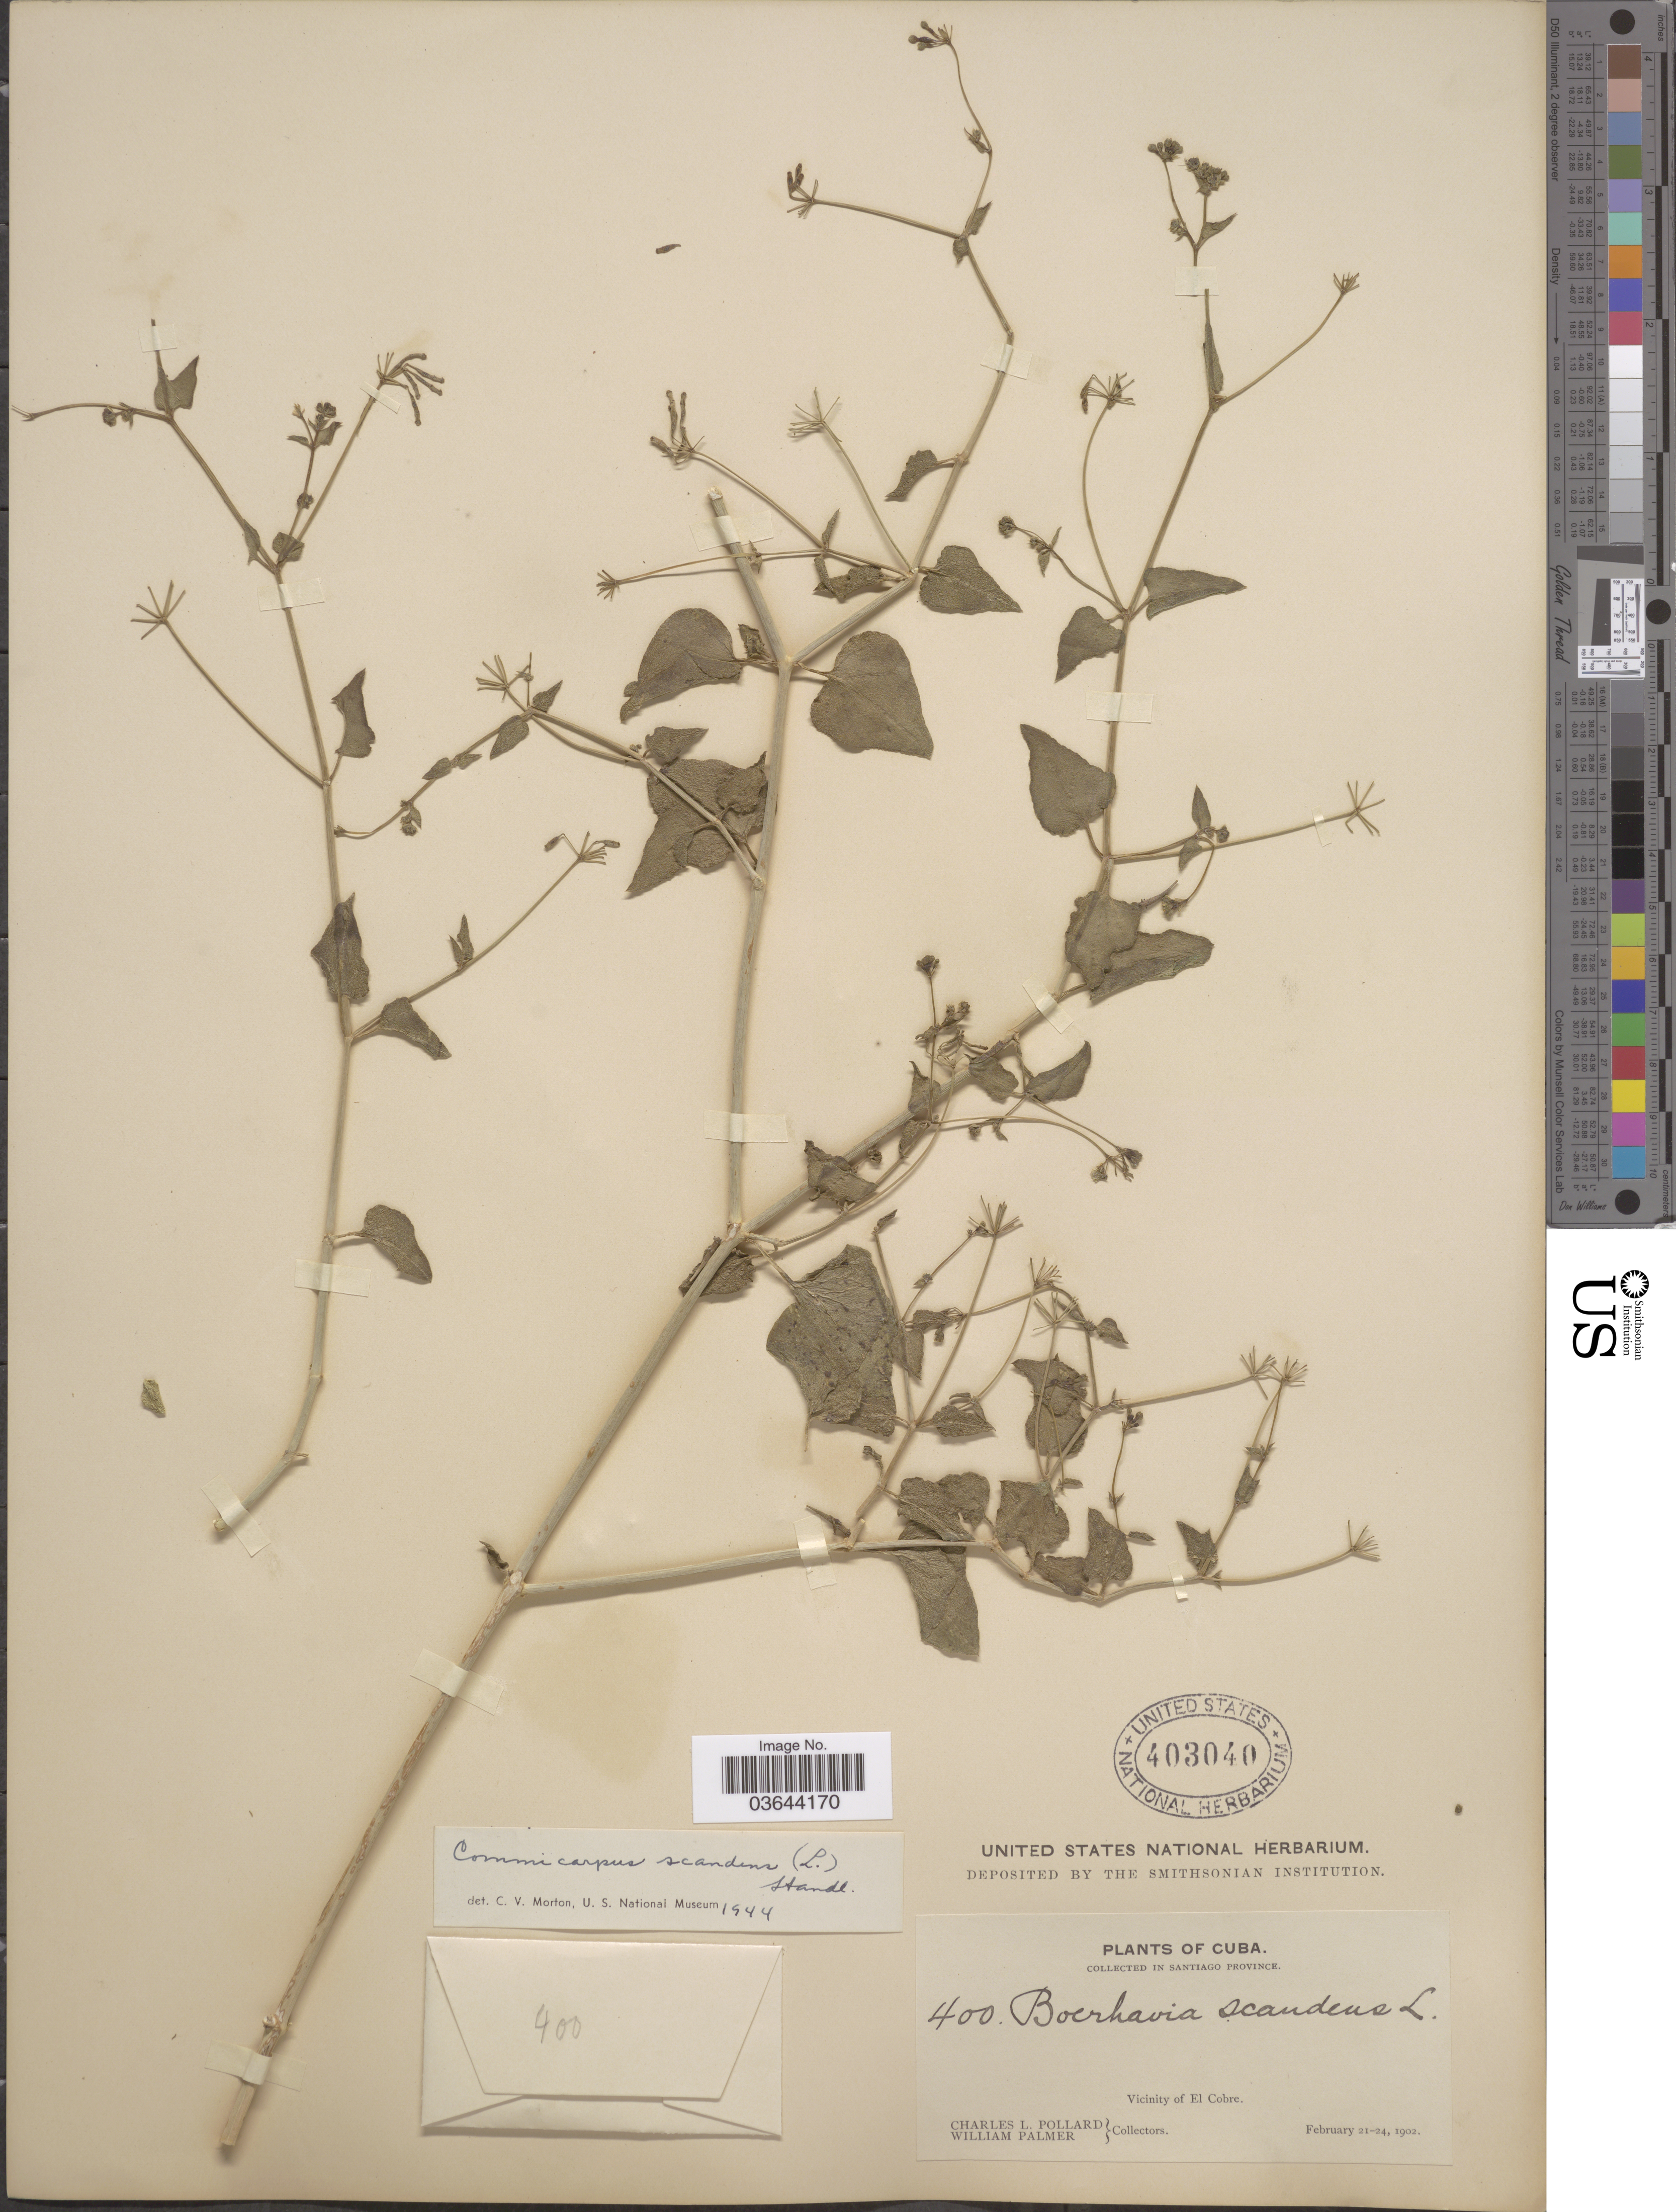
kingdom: Plantae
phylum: Tracheophyta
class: Magnoliopsida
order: Caryophyllales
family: Nyctaginaceae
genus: Commicarpus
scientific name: Commicarpus scandens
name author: (L.) Standl.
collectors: C. L. Pollard & W. Palmer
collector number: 400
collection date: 1902-02-21/1902-02-24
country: Cuba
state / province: Santiago de Cuba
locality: Santiago Province. Vicinity of El Cobre.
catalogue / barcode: US 403040